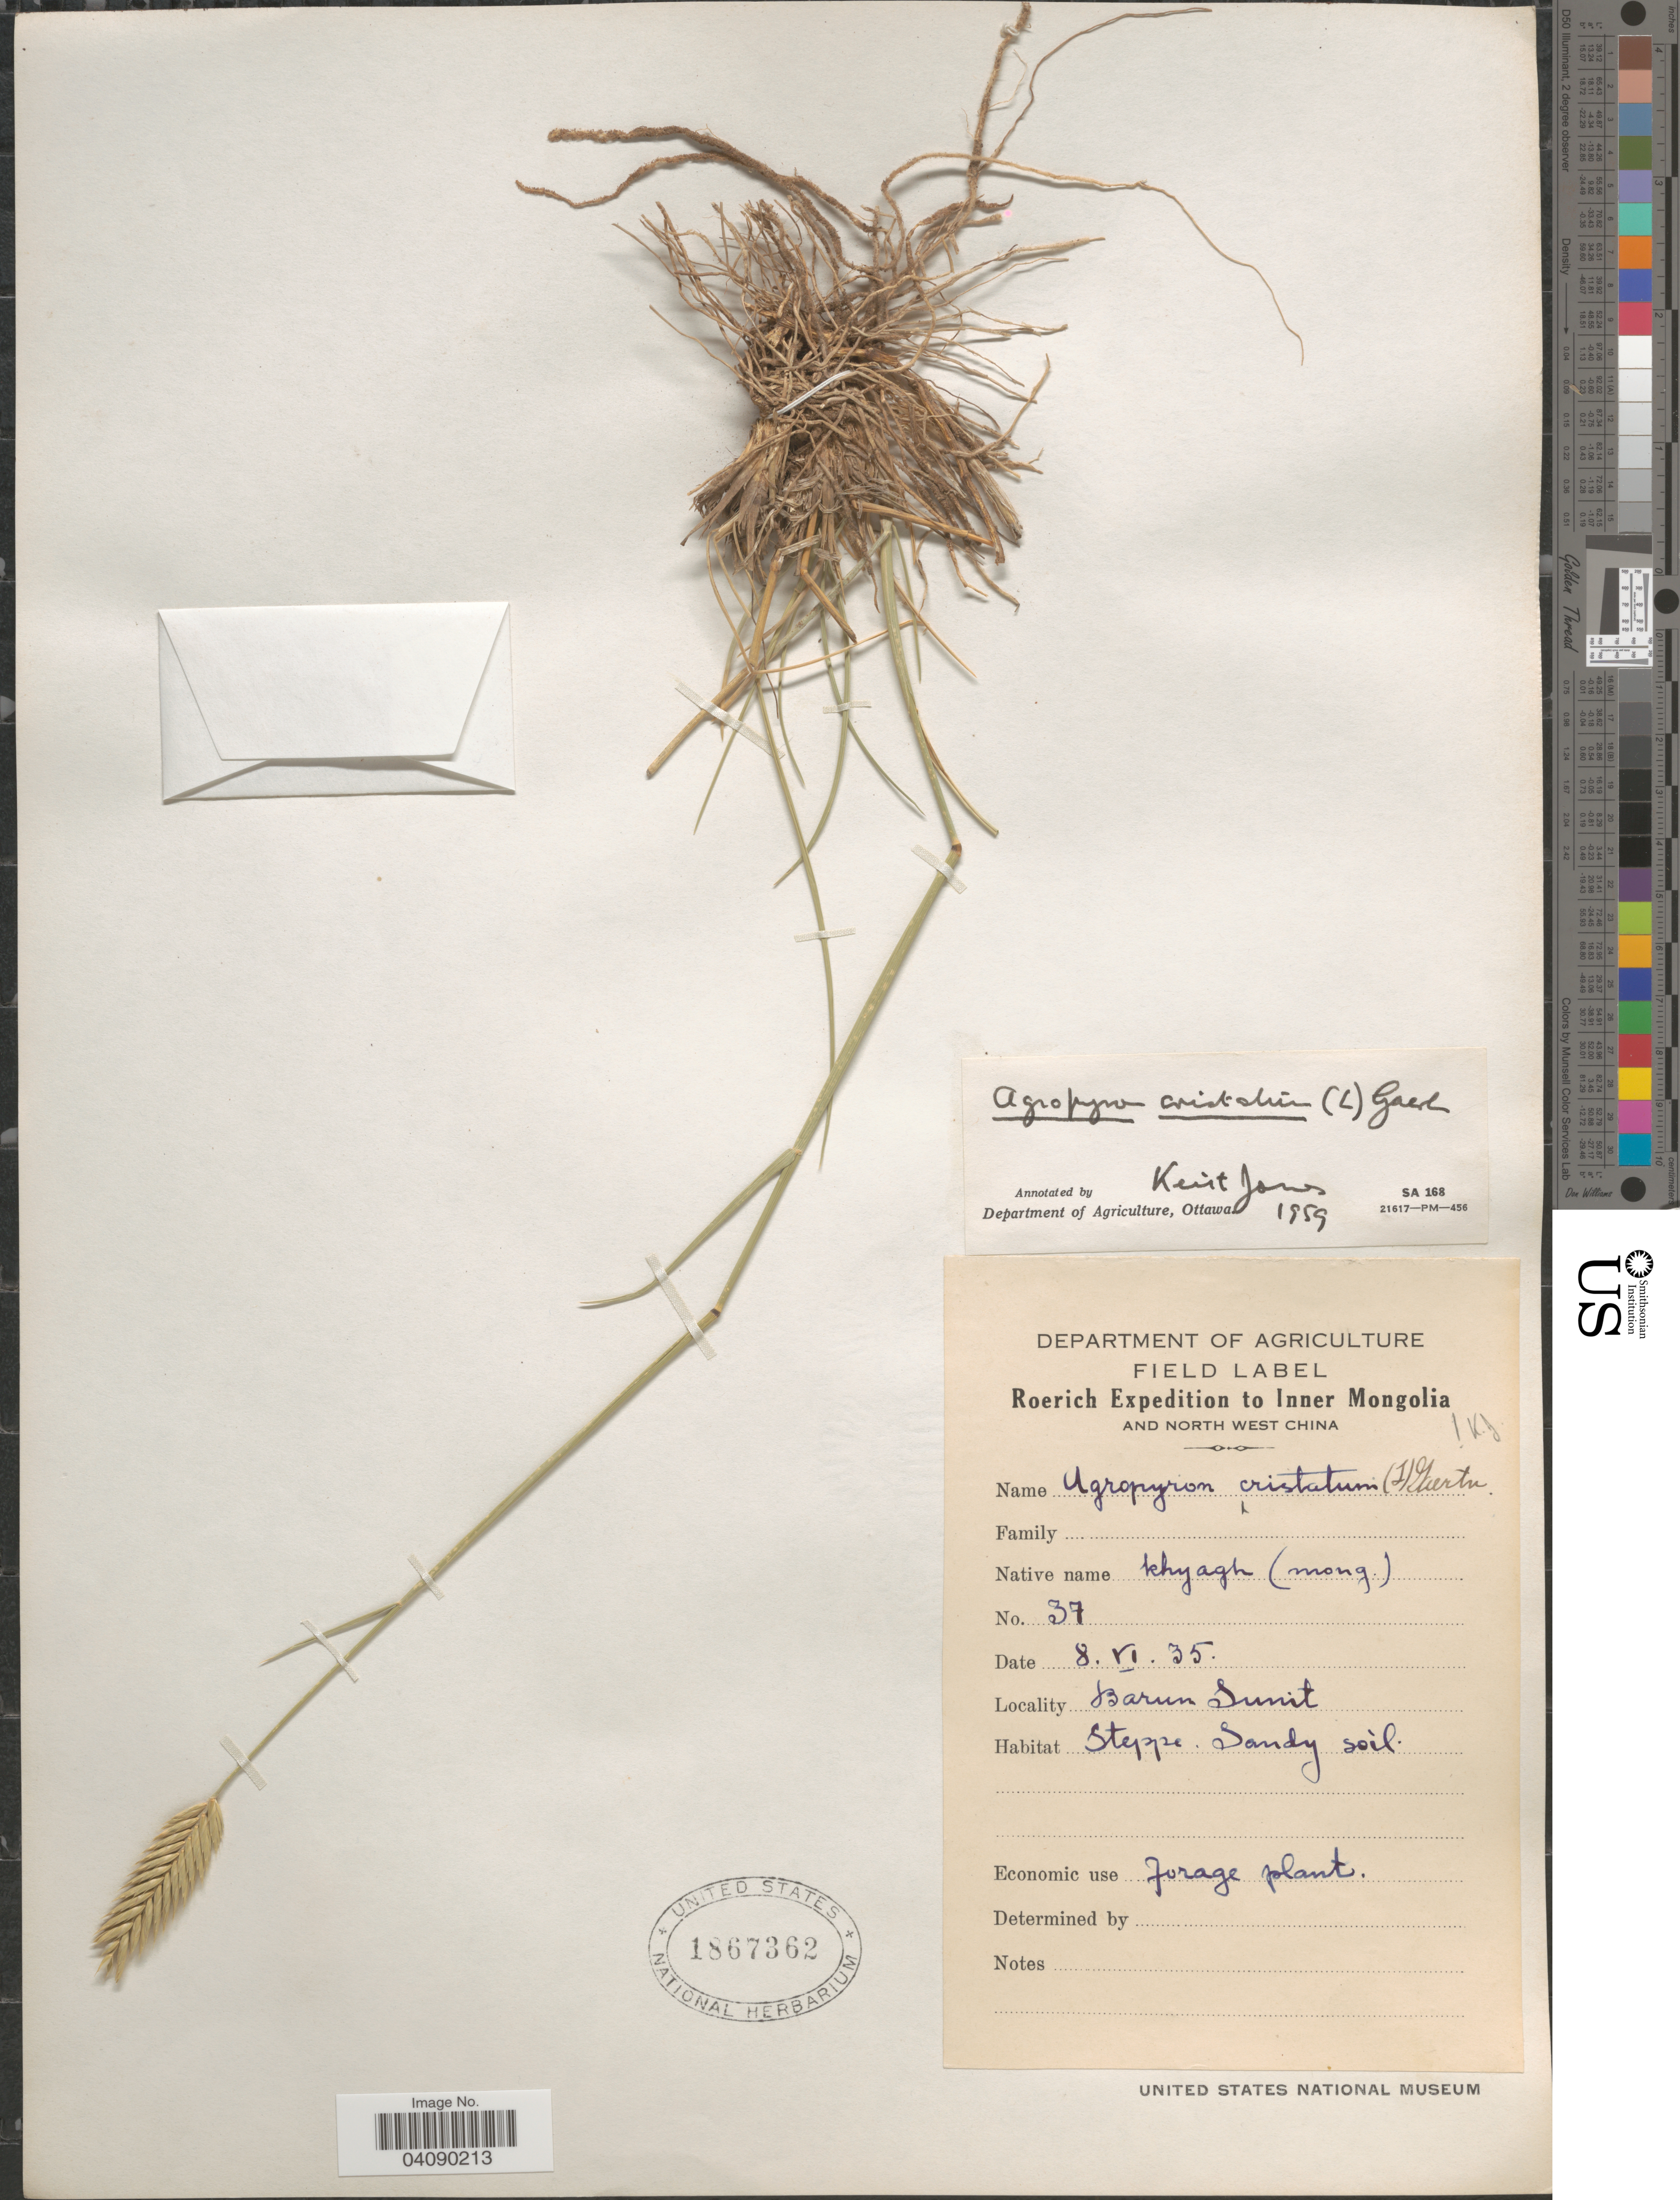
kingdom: Plantae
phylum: Tracheophyta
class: Liliopsida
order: Poales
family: Poaceae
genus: Agropyron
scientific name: Agropyron cristatum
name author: (L.) Gaertn.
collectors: Roerich Expedition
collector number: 37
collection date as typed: Transcribed d/m/y: 8/6/35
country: China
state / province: Nei Monggol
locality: To Inner Mongolia and North West China. Barum Sunit. [interpreted] Steppe Sandy soil.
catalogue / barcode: US 1867362